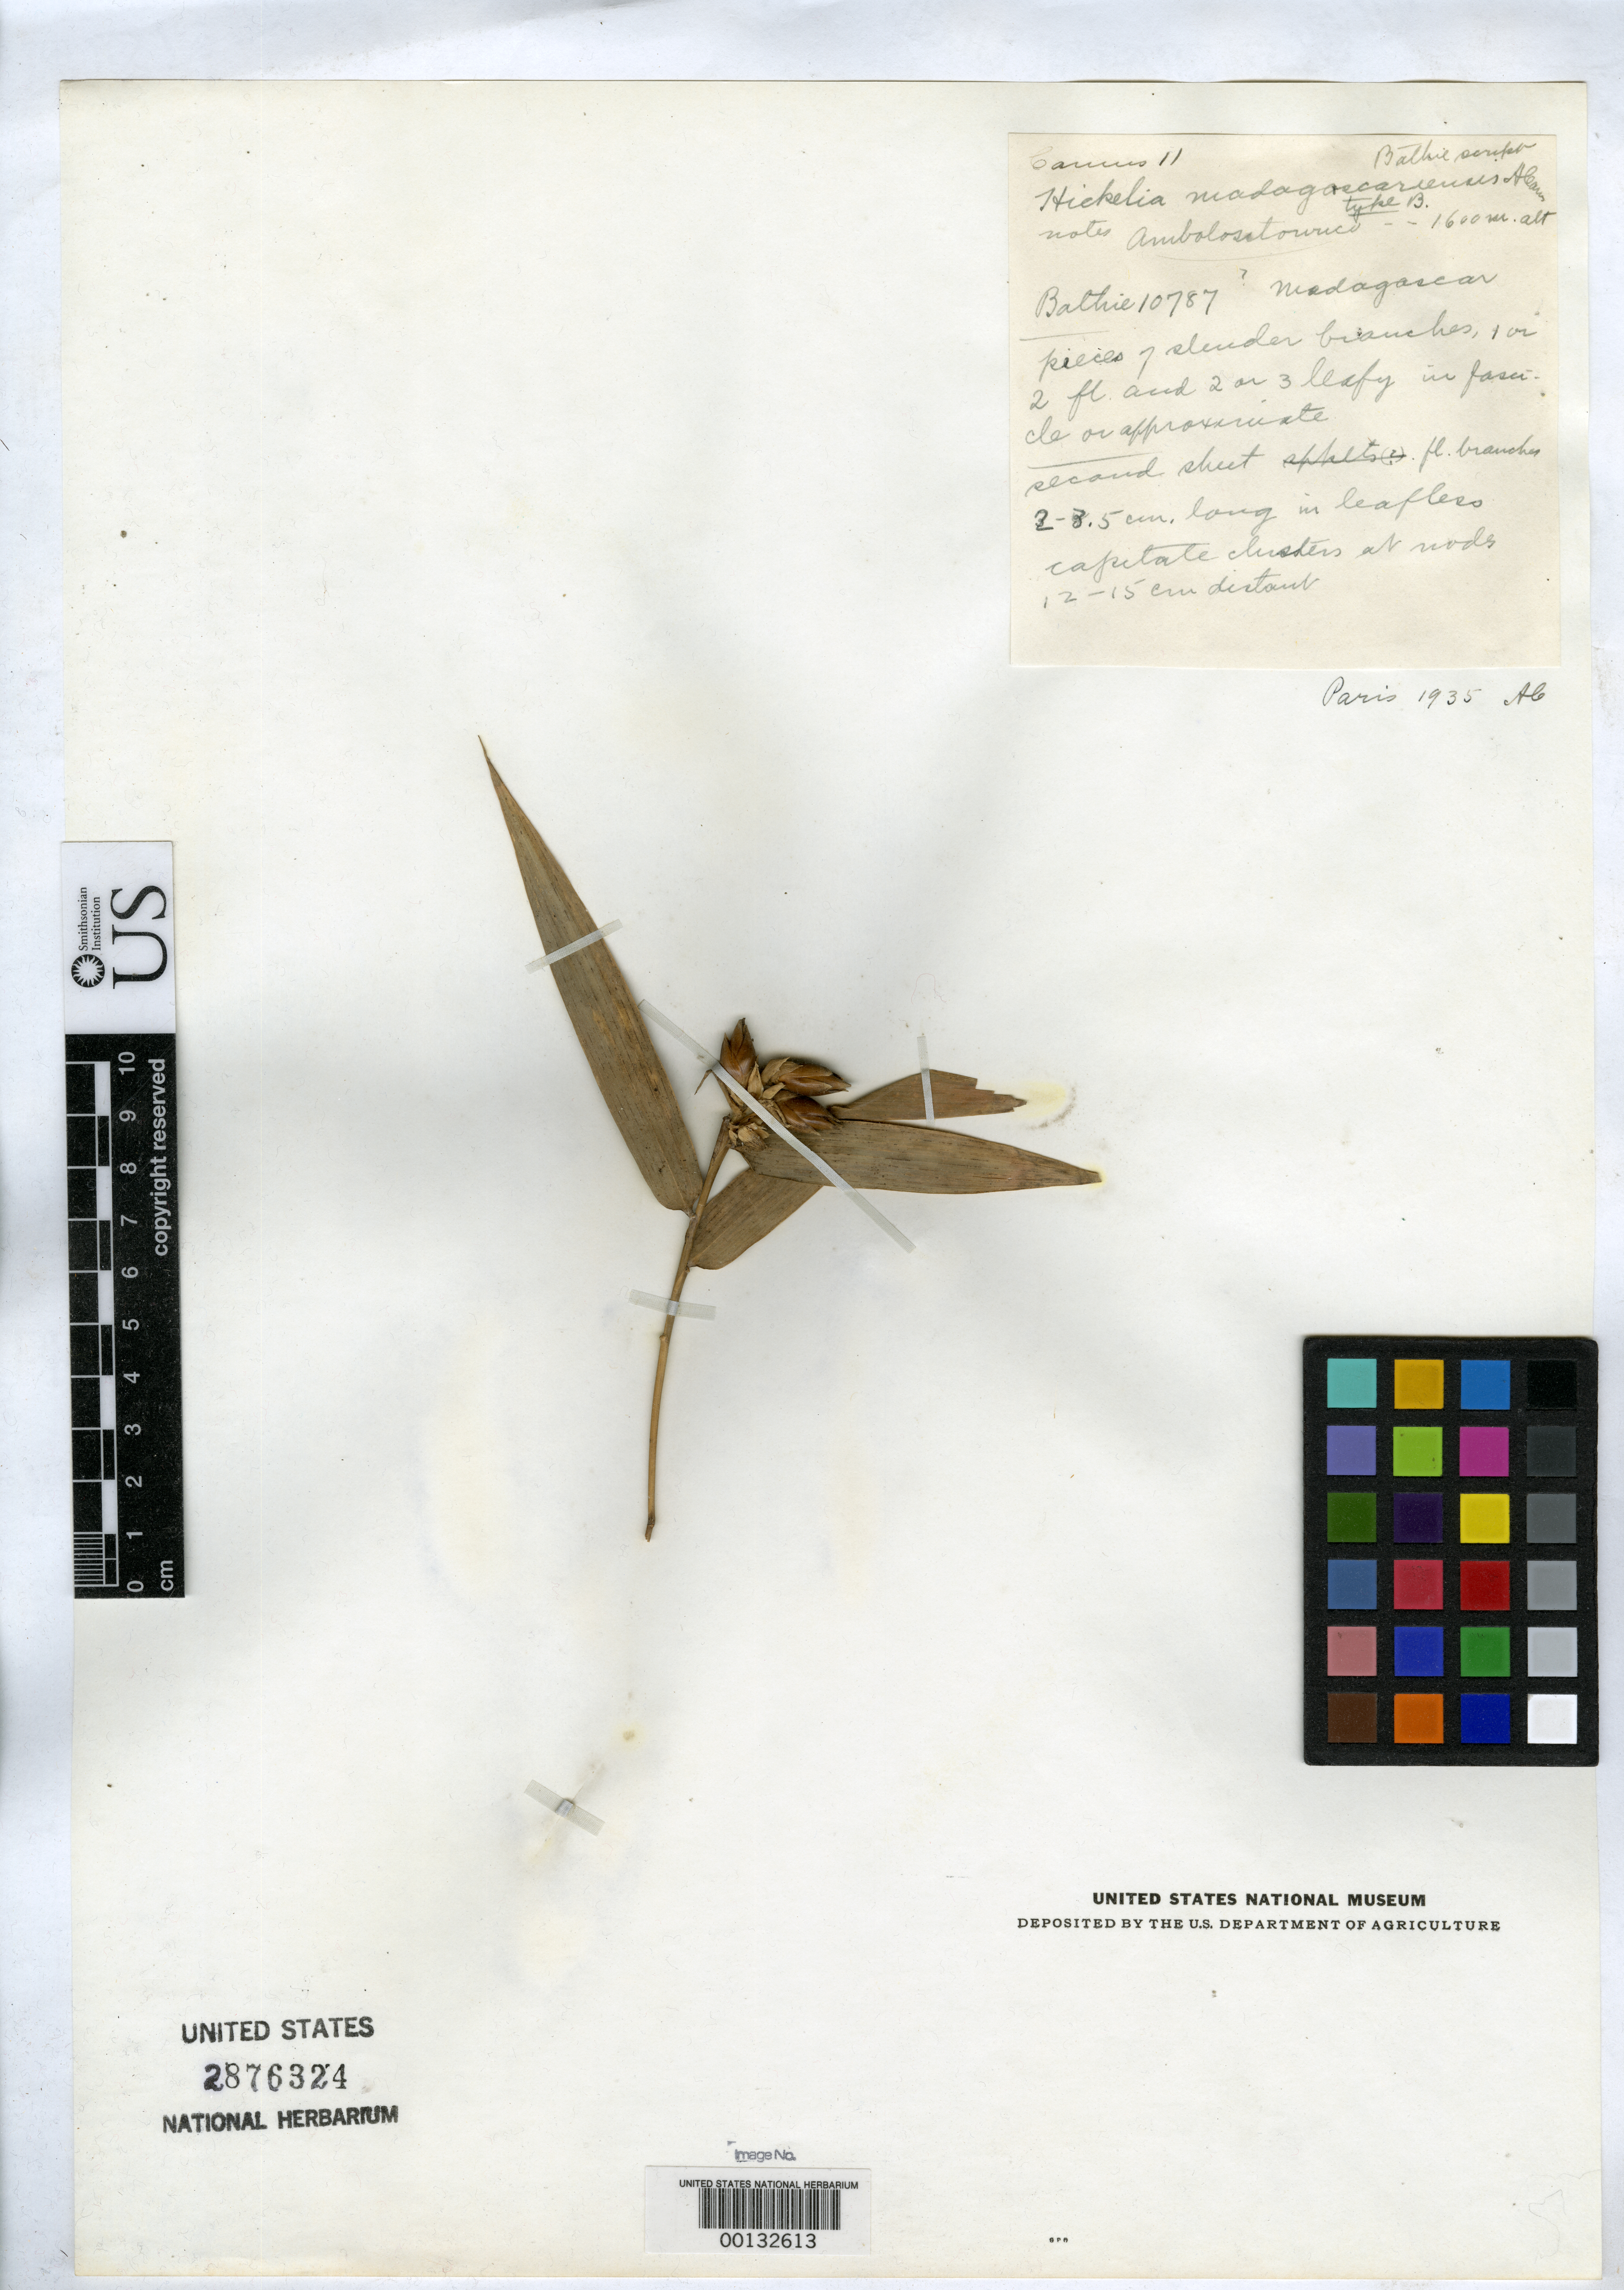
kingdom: Plantae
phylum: Tracheophyta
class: Liliopsida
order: Poales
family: Poaceae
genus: Hickelia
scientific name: Hickelia madagascariensis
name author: A. Camus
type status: Type Fragment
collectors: H. Perrier de la Bâthie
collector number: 10787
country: Madagascar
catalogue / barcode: US 2876324